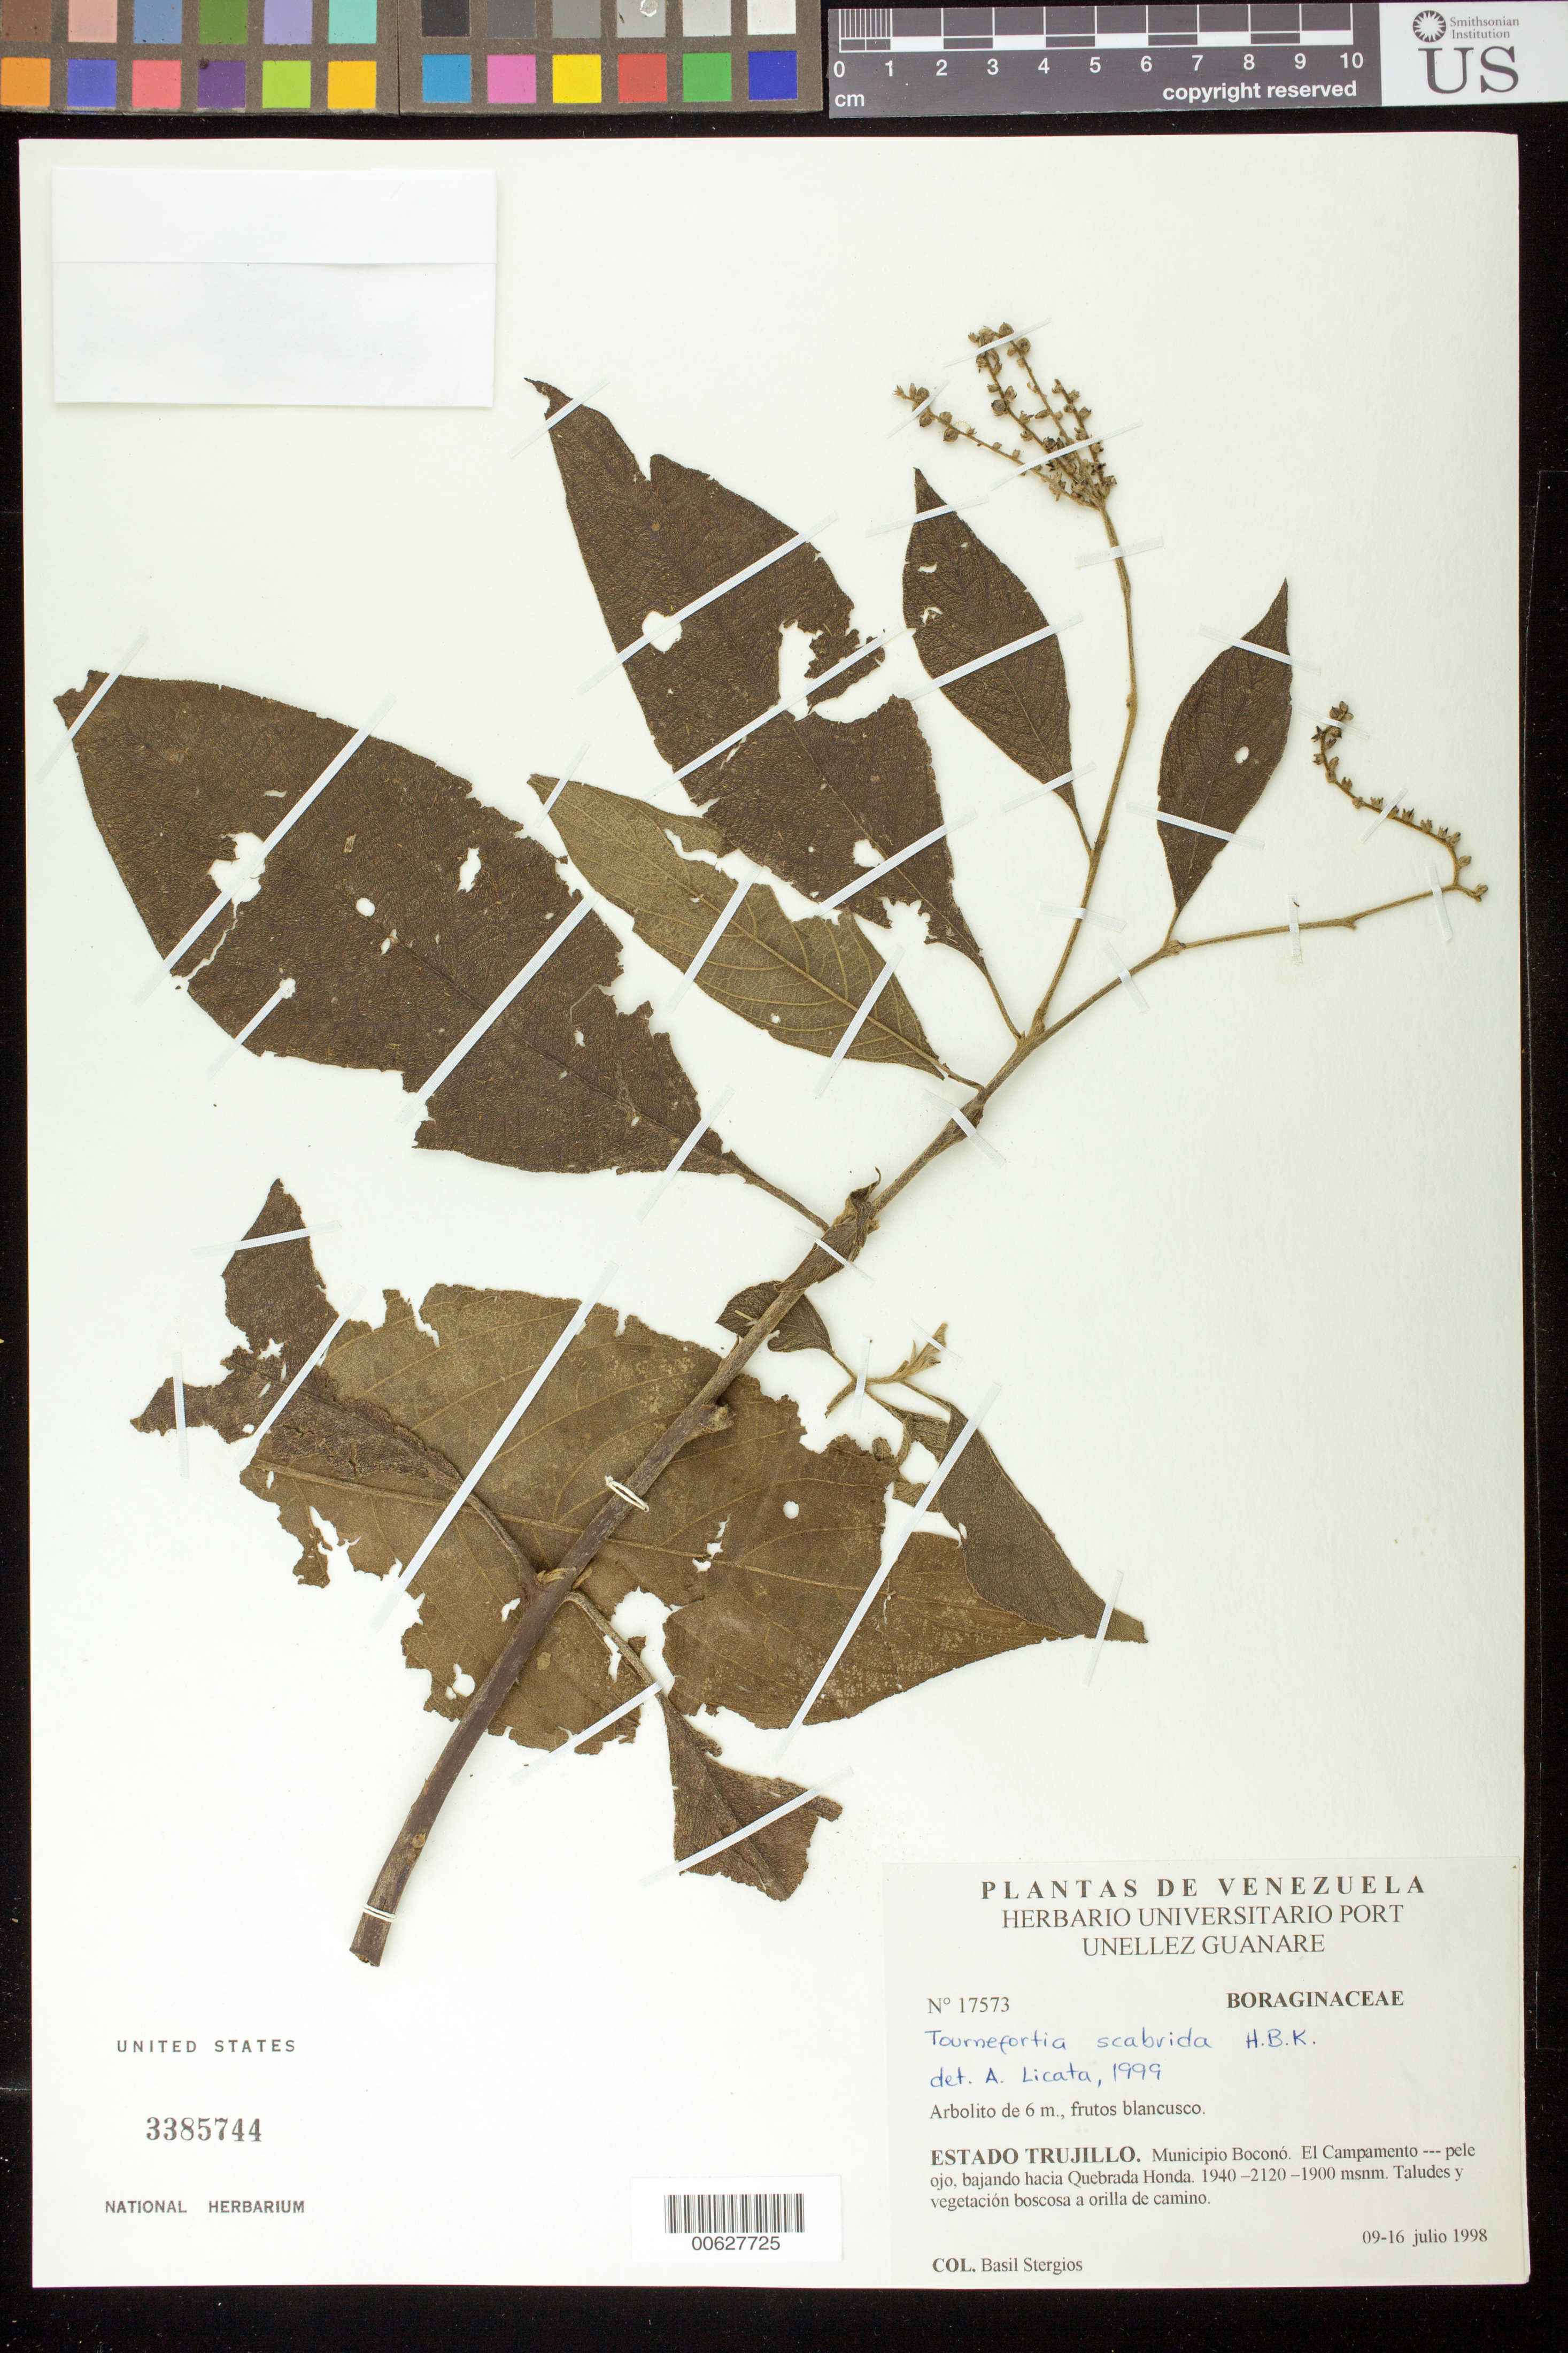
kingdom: Plantae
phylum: Tracheophyta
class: Magnoliopsida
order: Boraginales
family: Heliotropiaceae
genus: Heliotropium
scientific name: Heliotropium scabridum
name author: (Kunth) J.I.M. Melo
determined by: Dorr, Laurence J., Curator (BOT), Smithsonian Institution - National Museum of Natural History (UNITED STATES)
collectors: B. G. Stergios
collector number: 17573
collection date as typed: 09 Jul 1998 to 16 Jul 1998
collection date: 1998-07-09/1998-07-16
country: Venezuela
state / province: Trujillo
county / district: Boconó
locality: Parque Nacional Guaramacal, El campamento-pele ojo, bajando hacia Quebrada Honda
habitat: Taludes y vegetación boscosa a orilla de camino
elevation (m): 1900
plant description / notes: PORT, US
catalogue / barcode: US 3385744